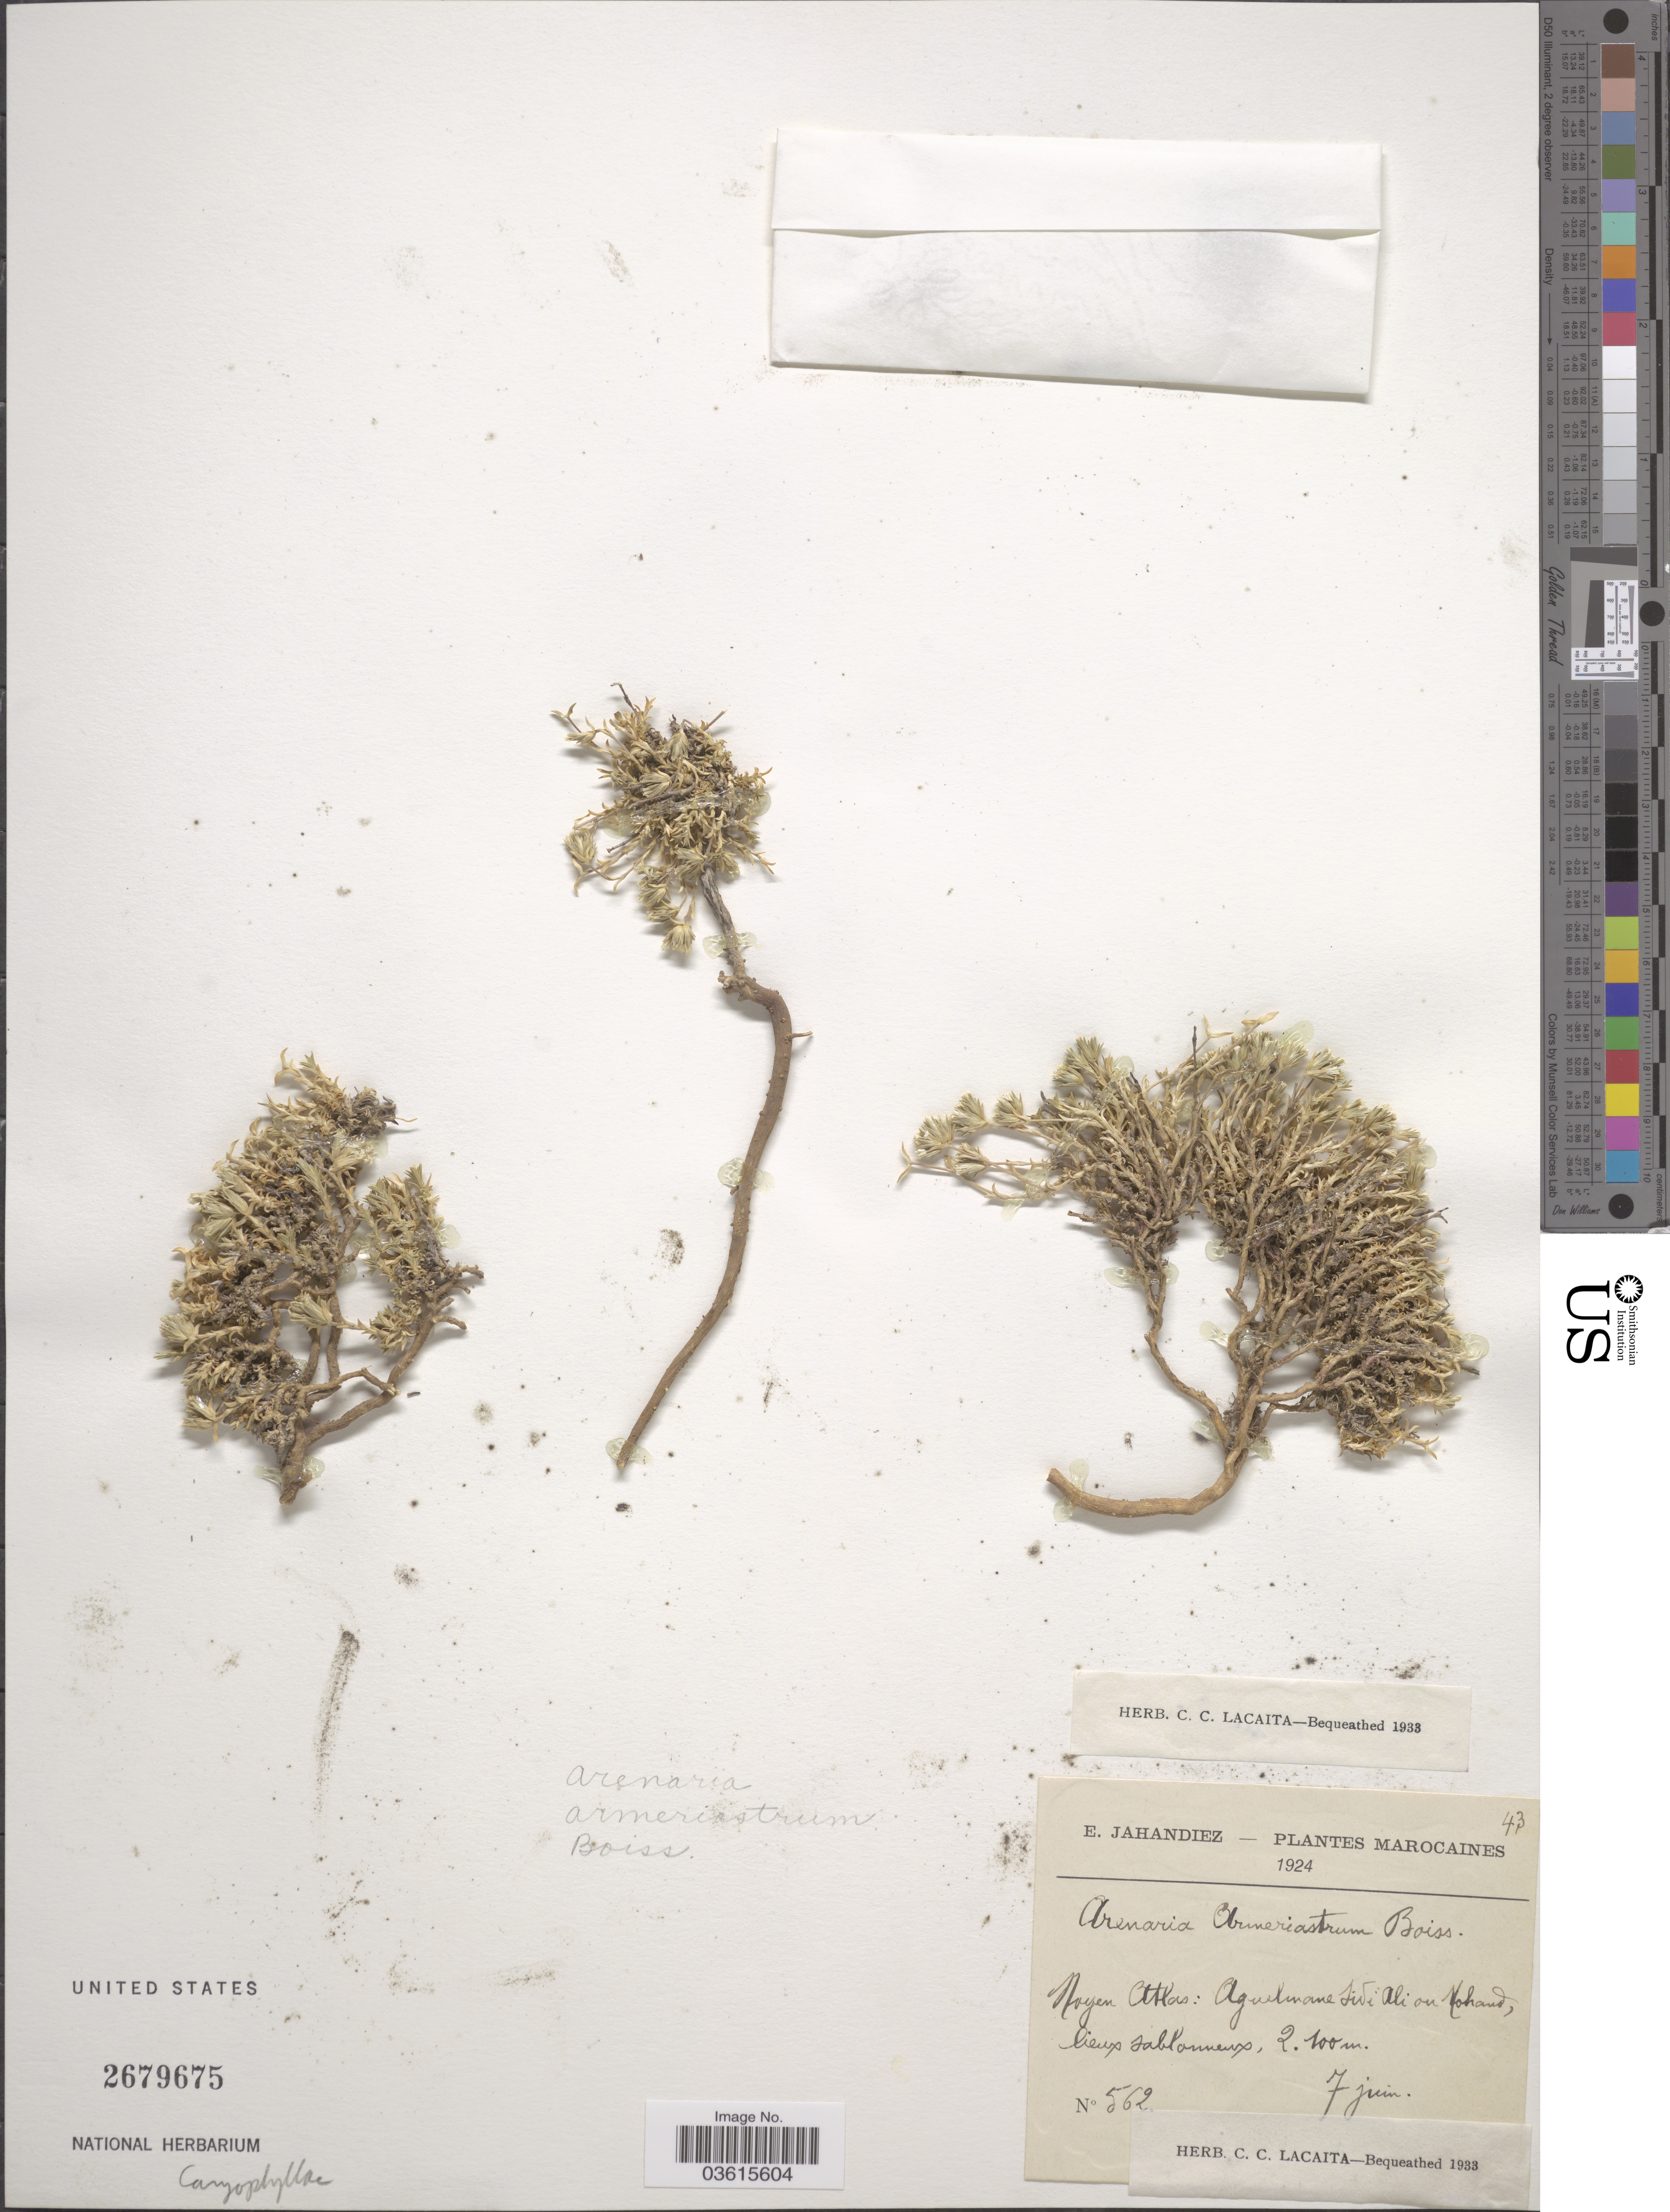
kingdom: Plantae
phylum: Tracheophyta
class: Magnoliopsida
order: Caryophyllales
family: Caryophyllaceae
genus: Arenaria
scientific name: Arenaria armeriastrum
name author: Boiss.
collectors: É. Jahandiez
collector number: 562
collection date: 1924-06-07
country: Morocco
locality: Moyen Atlas: Aguelmane Sidi Ali on Nohand [interpreted], lieux sablonneux.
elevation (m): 2100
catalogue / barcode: US 2679675